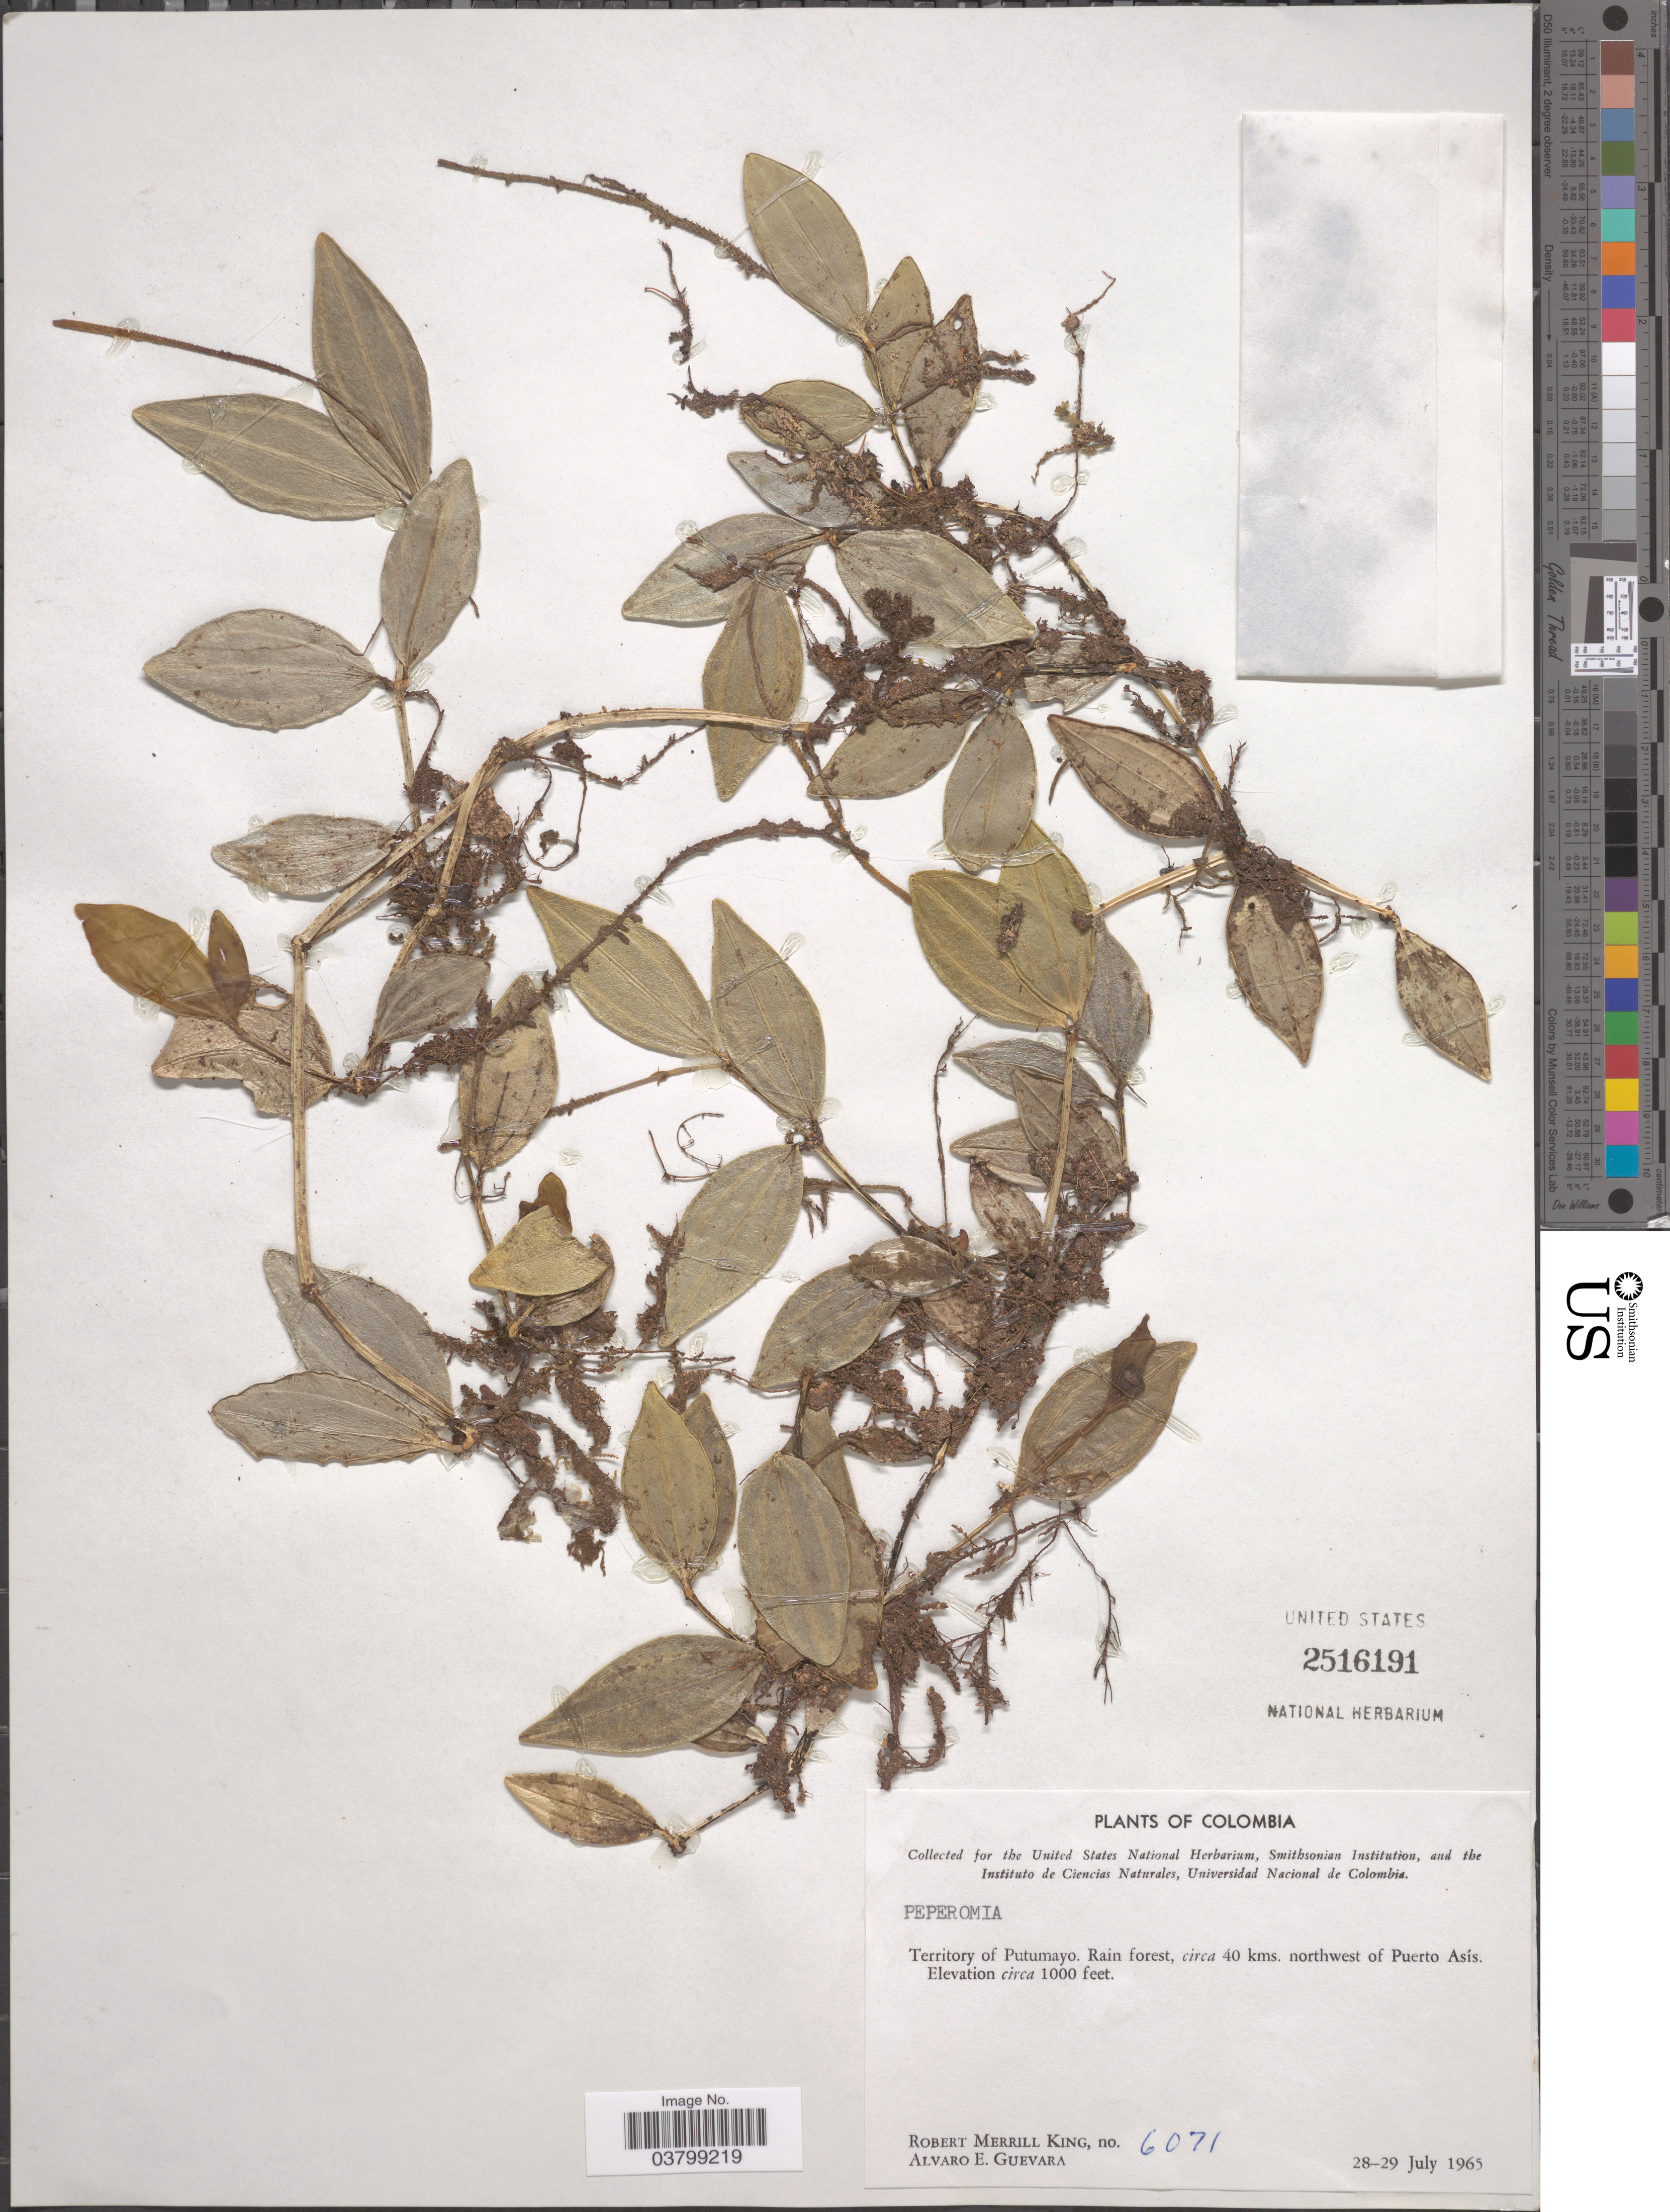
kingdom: Plantae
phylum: Tracheophyta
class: Magnoliopsida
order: Piperales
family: Piperaceae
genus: Peperomia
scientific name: Peperomia pereskiifolia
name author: (Jacq.) Kunth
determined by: Jiménez, José Estaban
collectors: R. M. King & A. E. Guevara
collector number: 6071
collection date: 1965-07-28/1965-07-29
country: Colombia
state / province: Putumayo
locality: Territory of Putumayo. Rain forest, circa 40 kms. northwest of Puerto Asís.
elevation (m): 305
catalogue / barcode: US 2516191